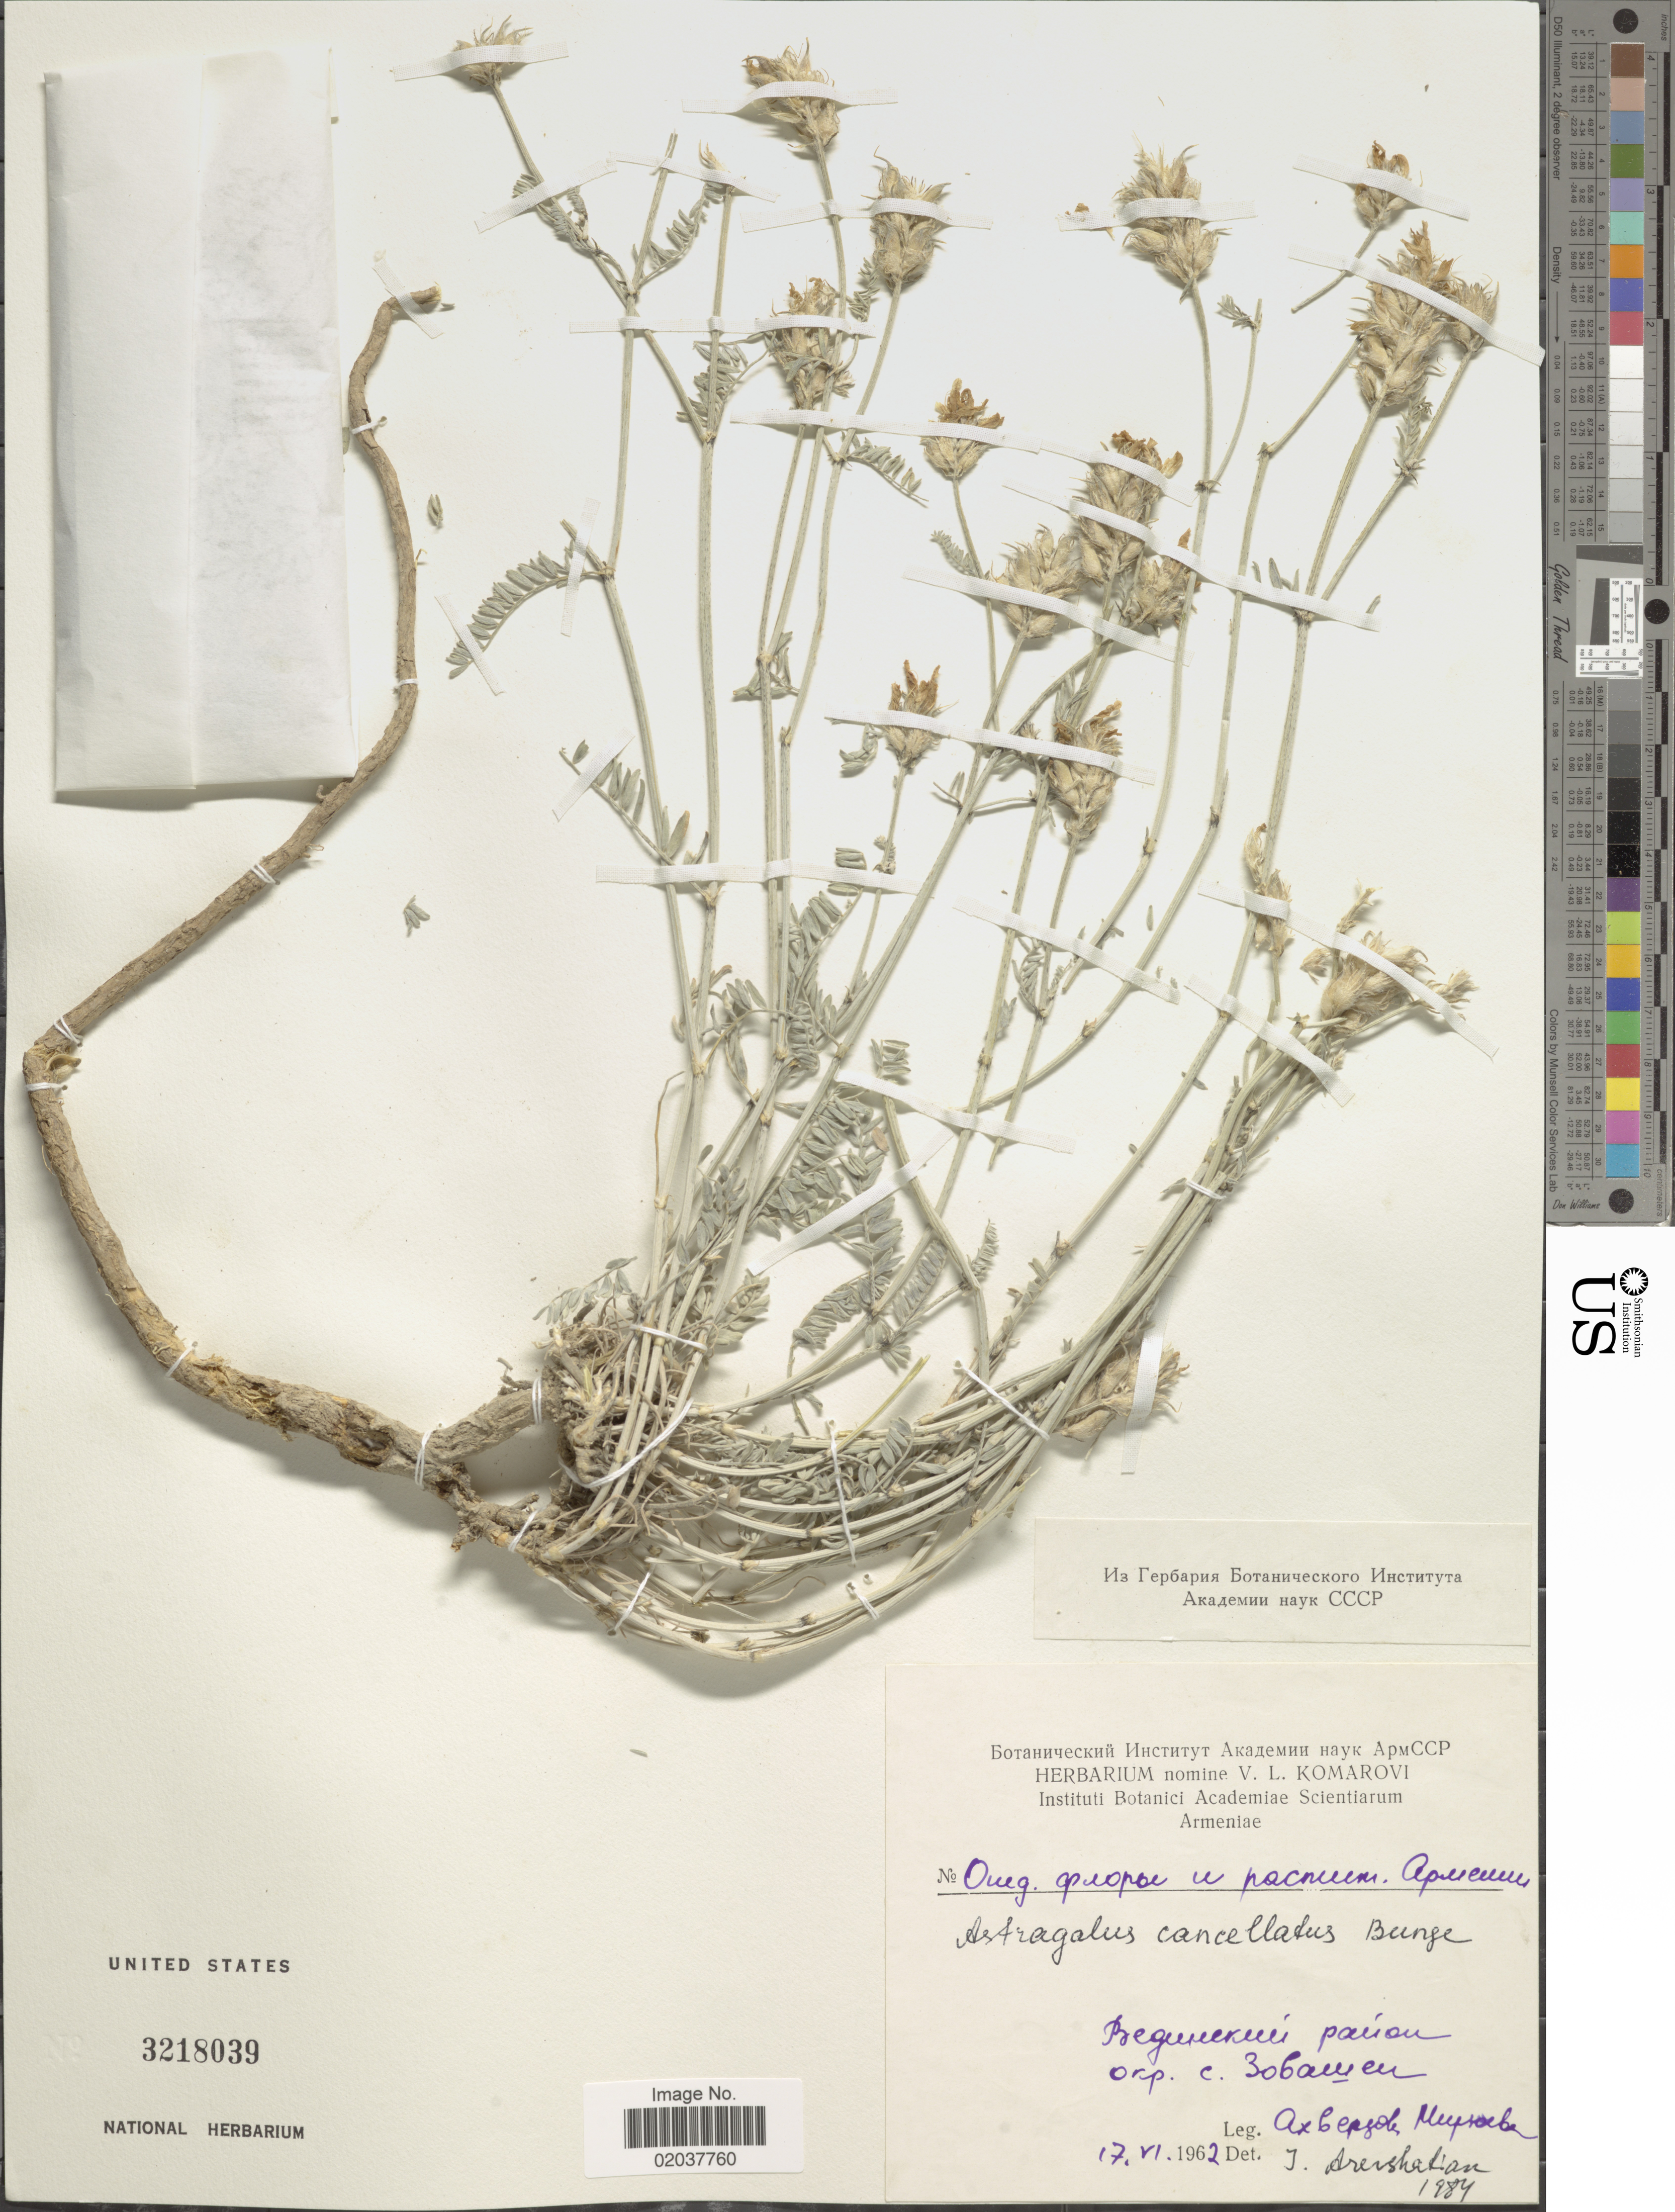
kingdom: Plantae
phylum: Tracheophyta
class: Magnoliopsida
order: Fabales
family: Fabaceae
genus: Astragalus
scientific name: Astragalus cancellatus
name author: Bunge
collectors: Akhverdov & Mirzoeva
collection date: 1962-06-17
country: Armenia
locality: Vedinskiy Rayon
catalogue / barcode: US 3218039